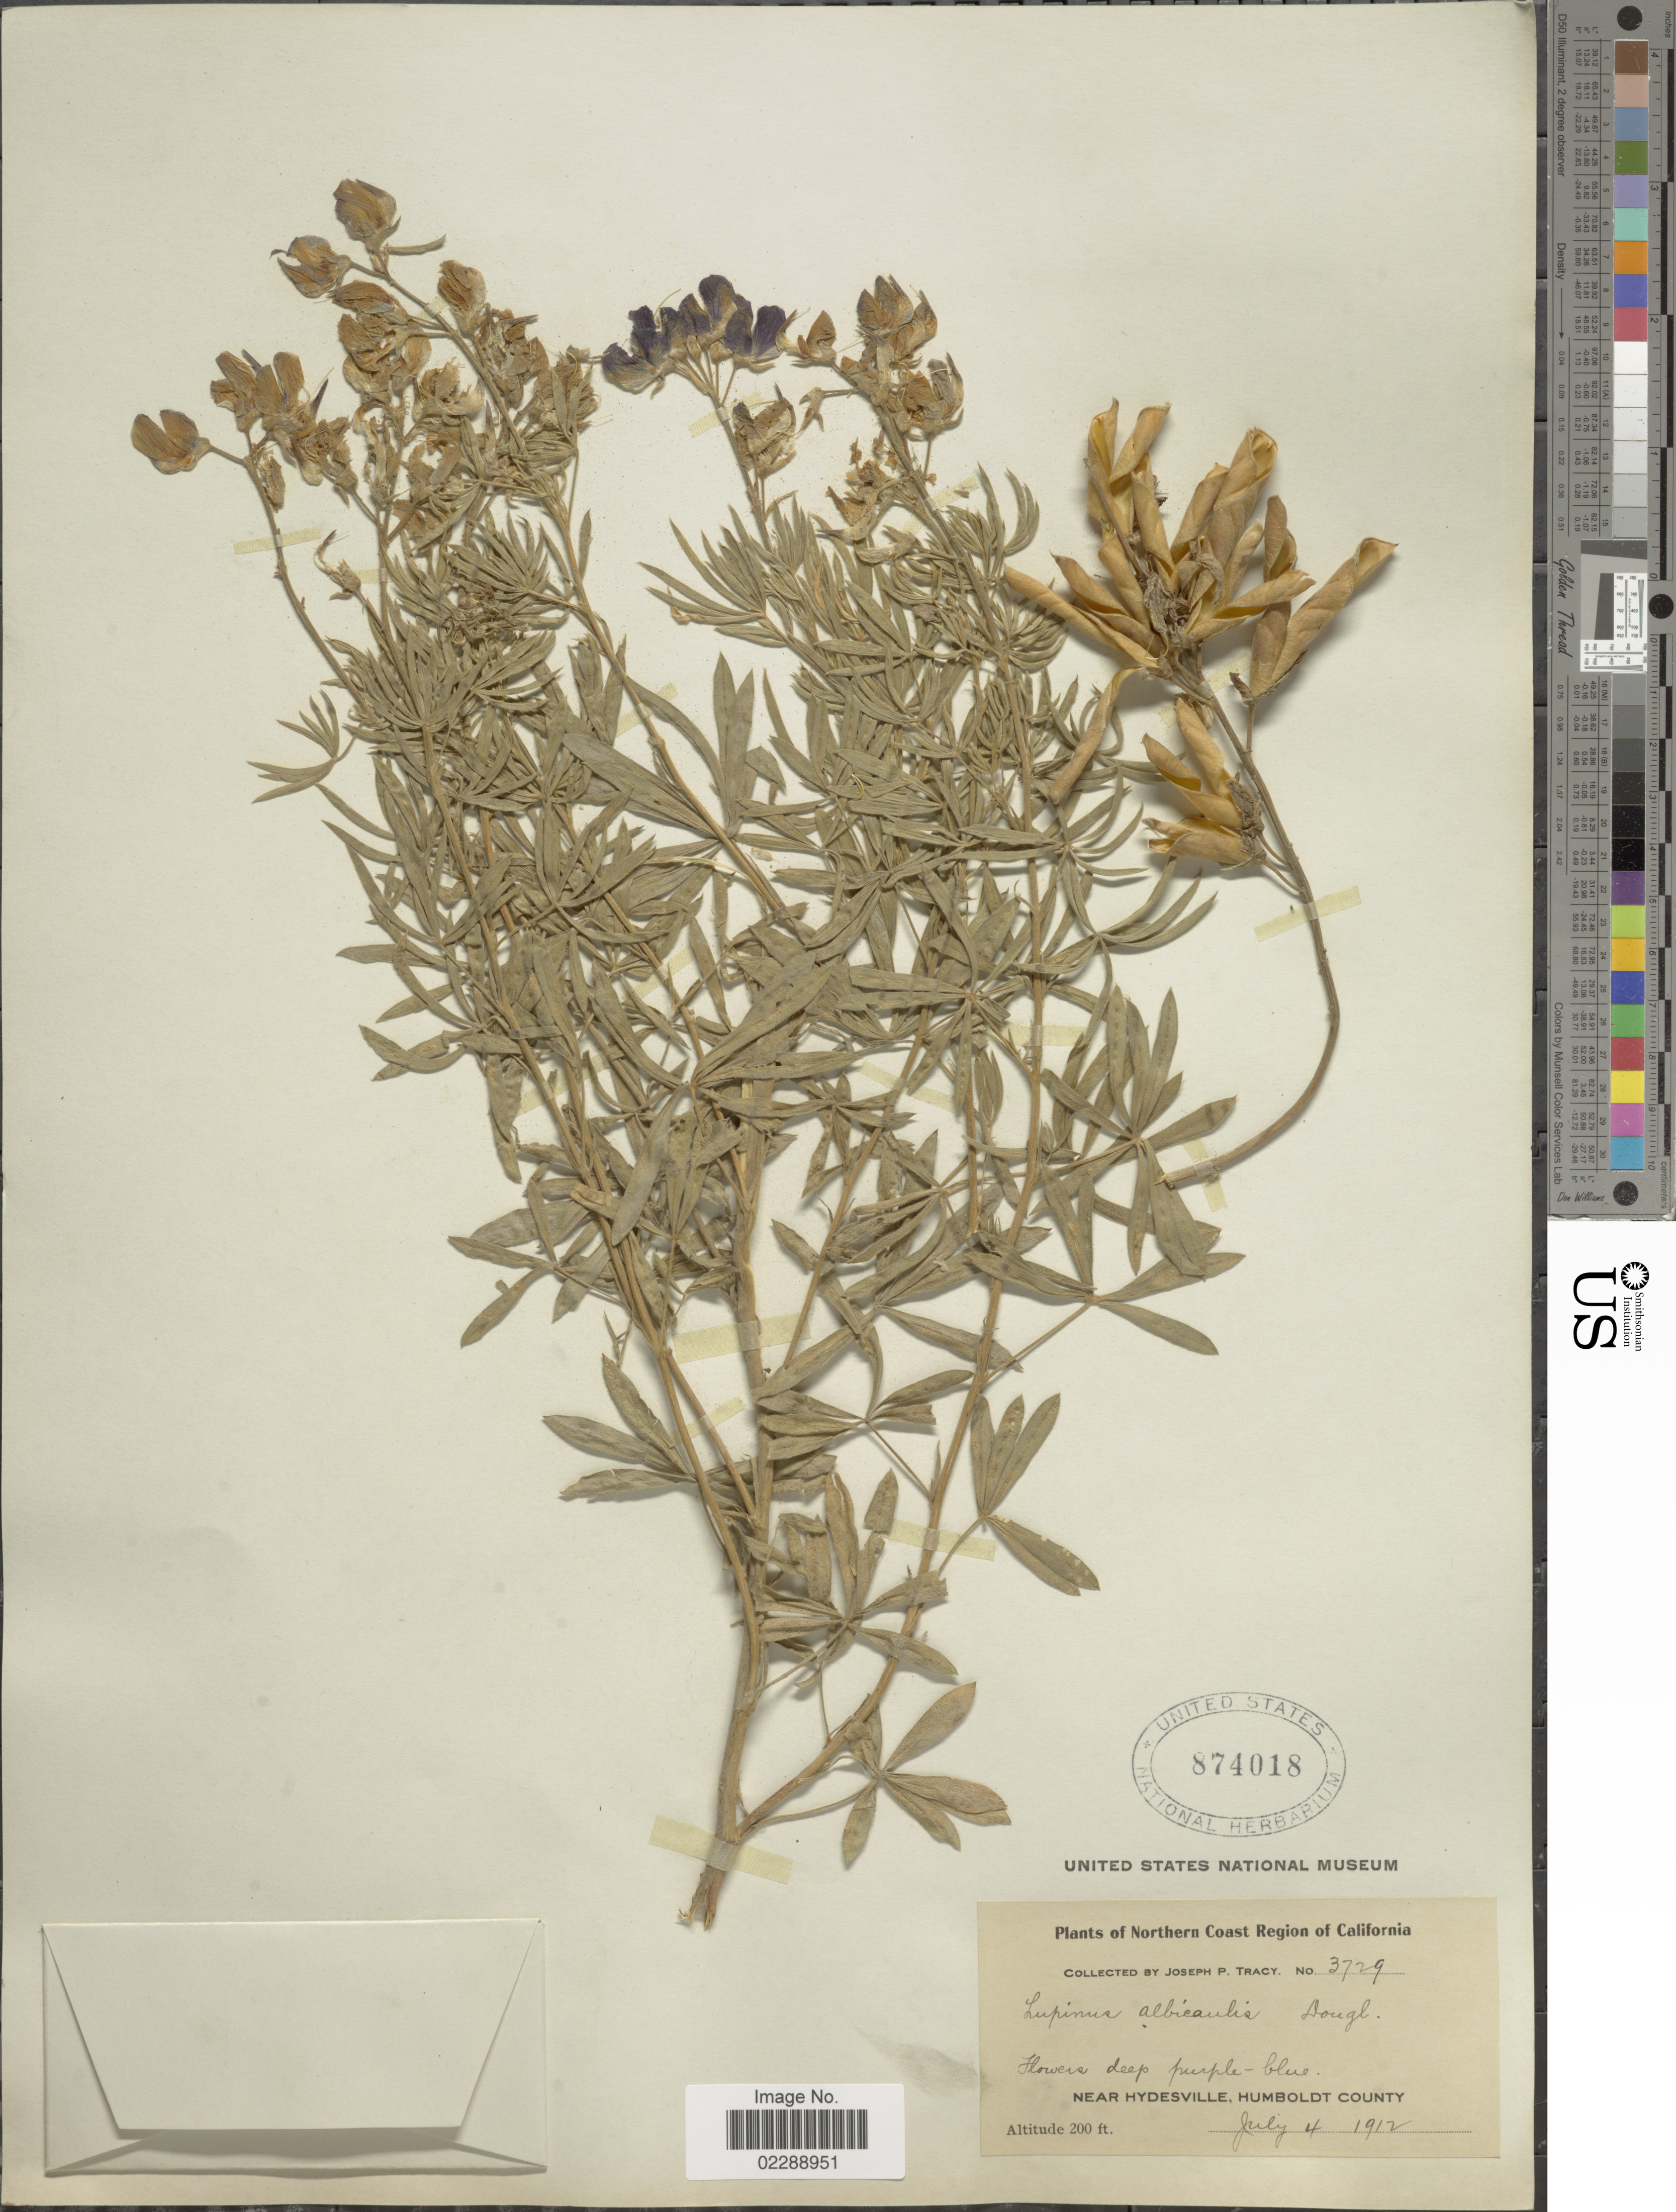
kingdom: Plantae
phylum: Tracheophyta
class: Magnoliopsida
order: Fabales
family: Fabaceae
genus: Lupinus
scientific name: Lupinus sp.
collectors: J. Tracy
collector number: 3729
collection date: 1912-07-04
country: United States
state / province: California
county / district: Humboldt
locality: Northern Coast Region of California, Near Hydesville, Humboldt County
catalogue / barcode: US 874018